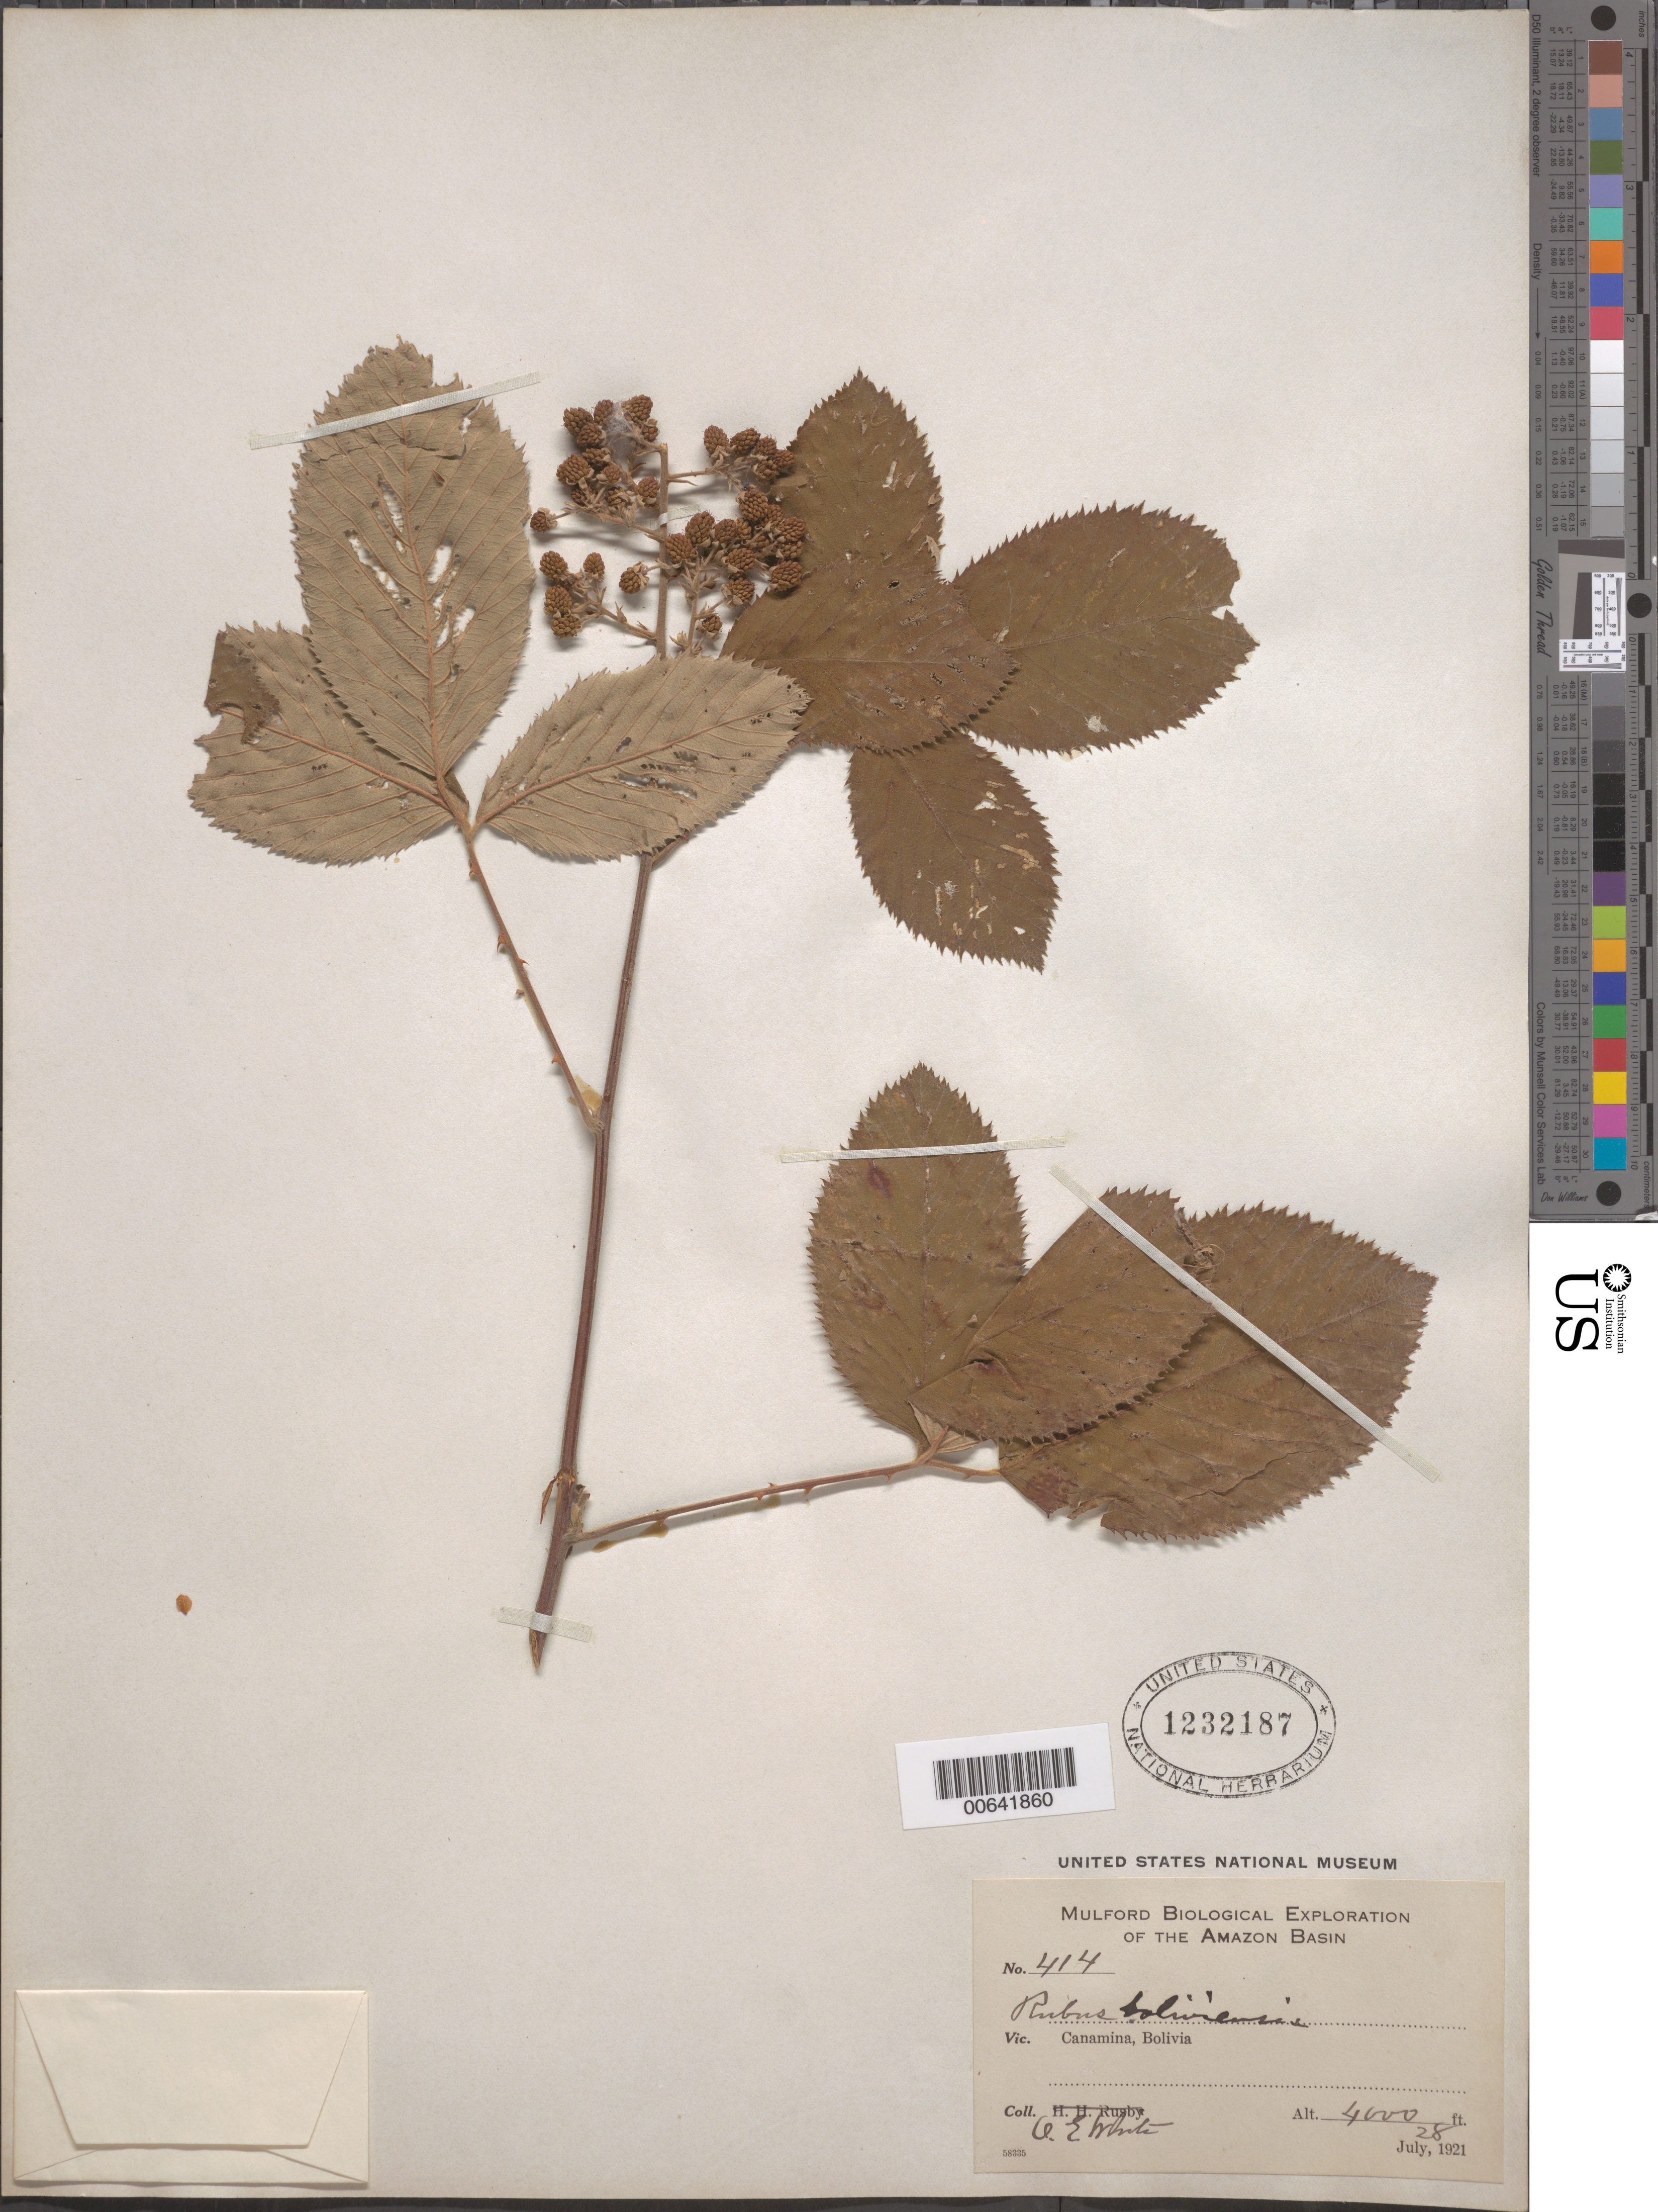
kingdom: Plantae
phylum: Tracheophyta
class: Magnoliopsida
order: Rosales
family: Rosaceae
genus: Rubus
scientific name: Rubus boliviensis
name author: Focke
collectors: O. E. White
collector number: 414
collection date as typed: July 28, 1921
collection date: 1921-07-28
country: Bolivia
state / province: La Paz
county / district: Inquisivi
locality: Cañamina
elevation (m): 1219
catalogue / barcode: US 1232187